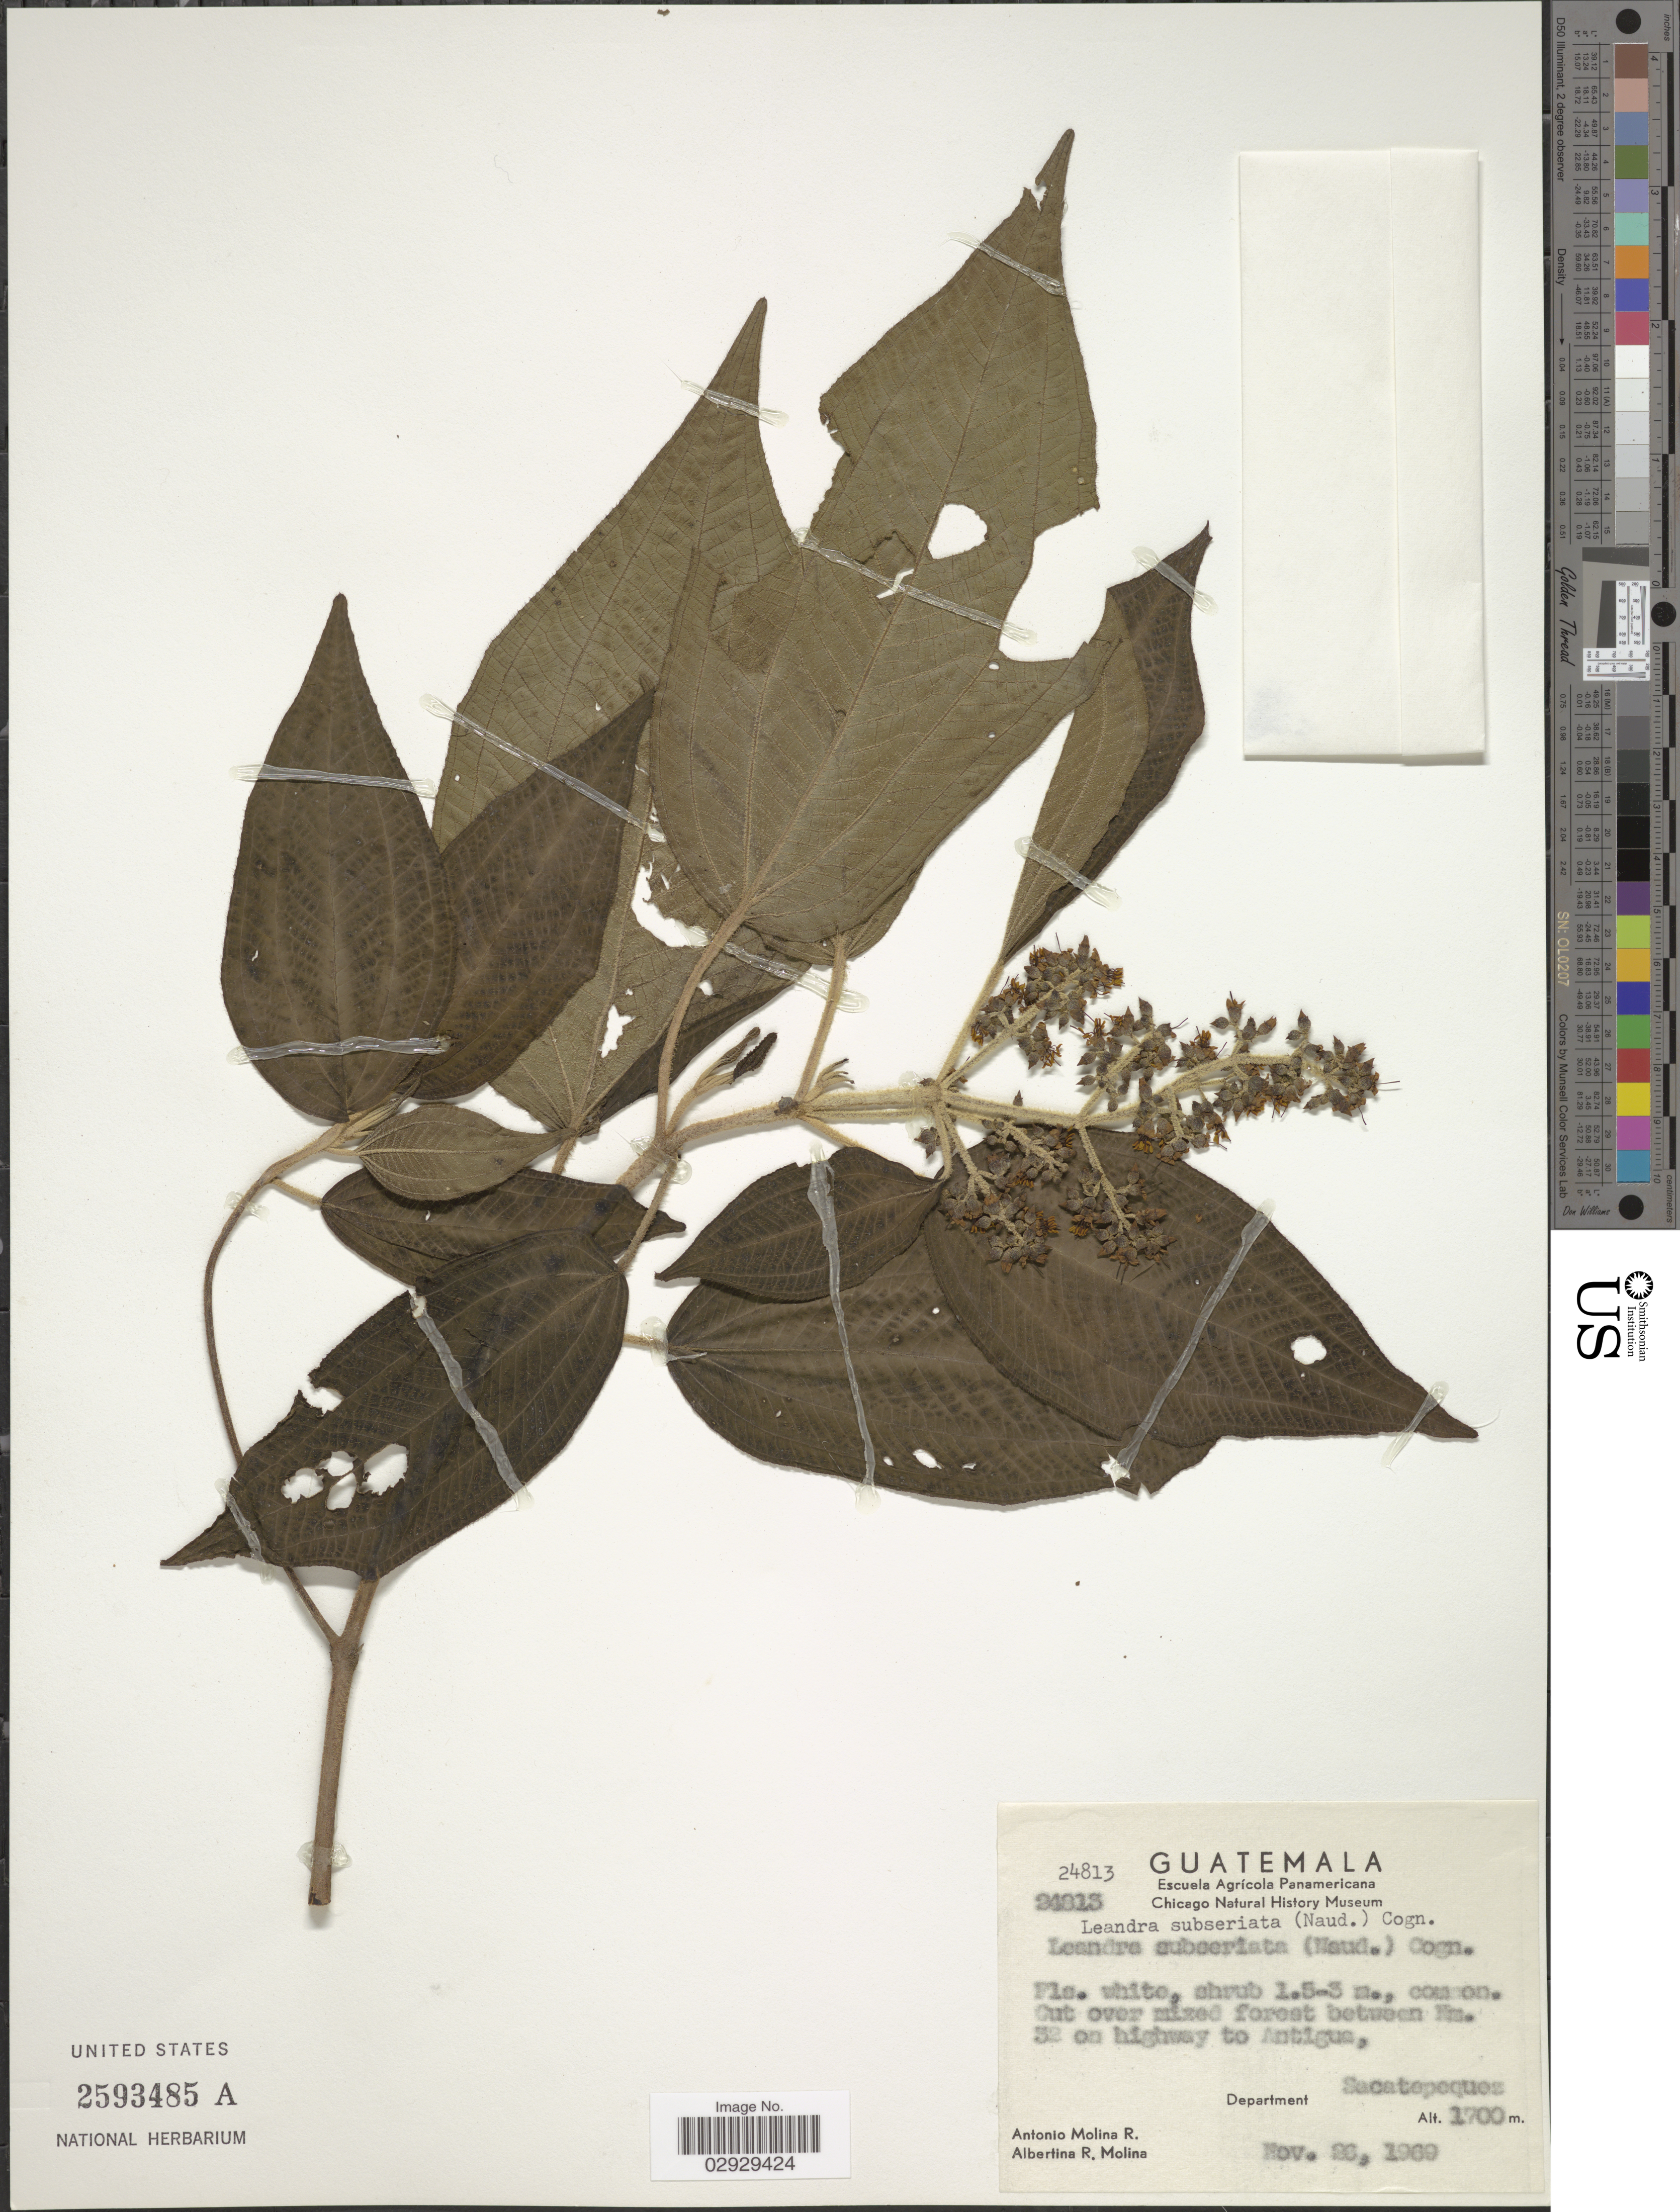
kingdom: Plantae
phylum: Tracheophyta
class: Magnoliopsida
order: Myrtales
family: Melastomataceae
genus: Leandra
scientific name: Leandra subseriata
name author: (Naudin) Cogn.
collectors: A. Molina R. & A. R. Molina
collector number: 24813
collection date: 1969-11-26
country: Guatemala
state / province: Sacatepéquez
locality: Cut over mixed forest between Km. 52 on highway to Antigua, Department Sacatepequez.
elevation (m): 1700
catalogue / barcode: US 2593485A